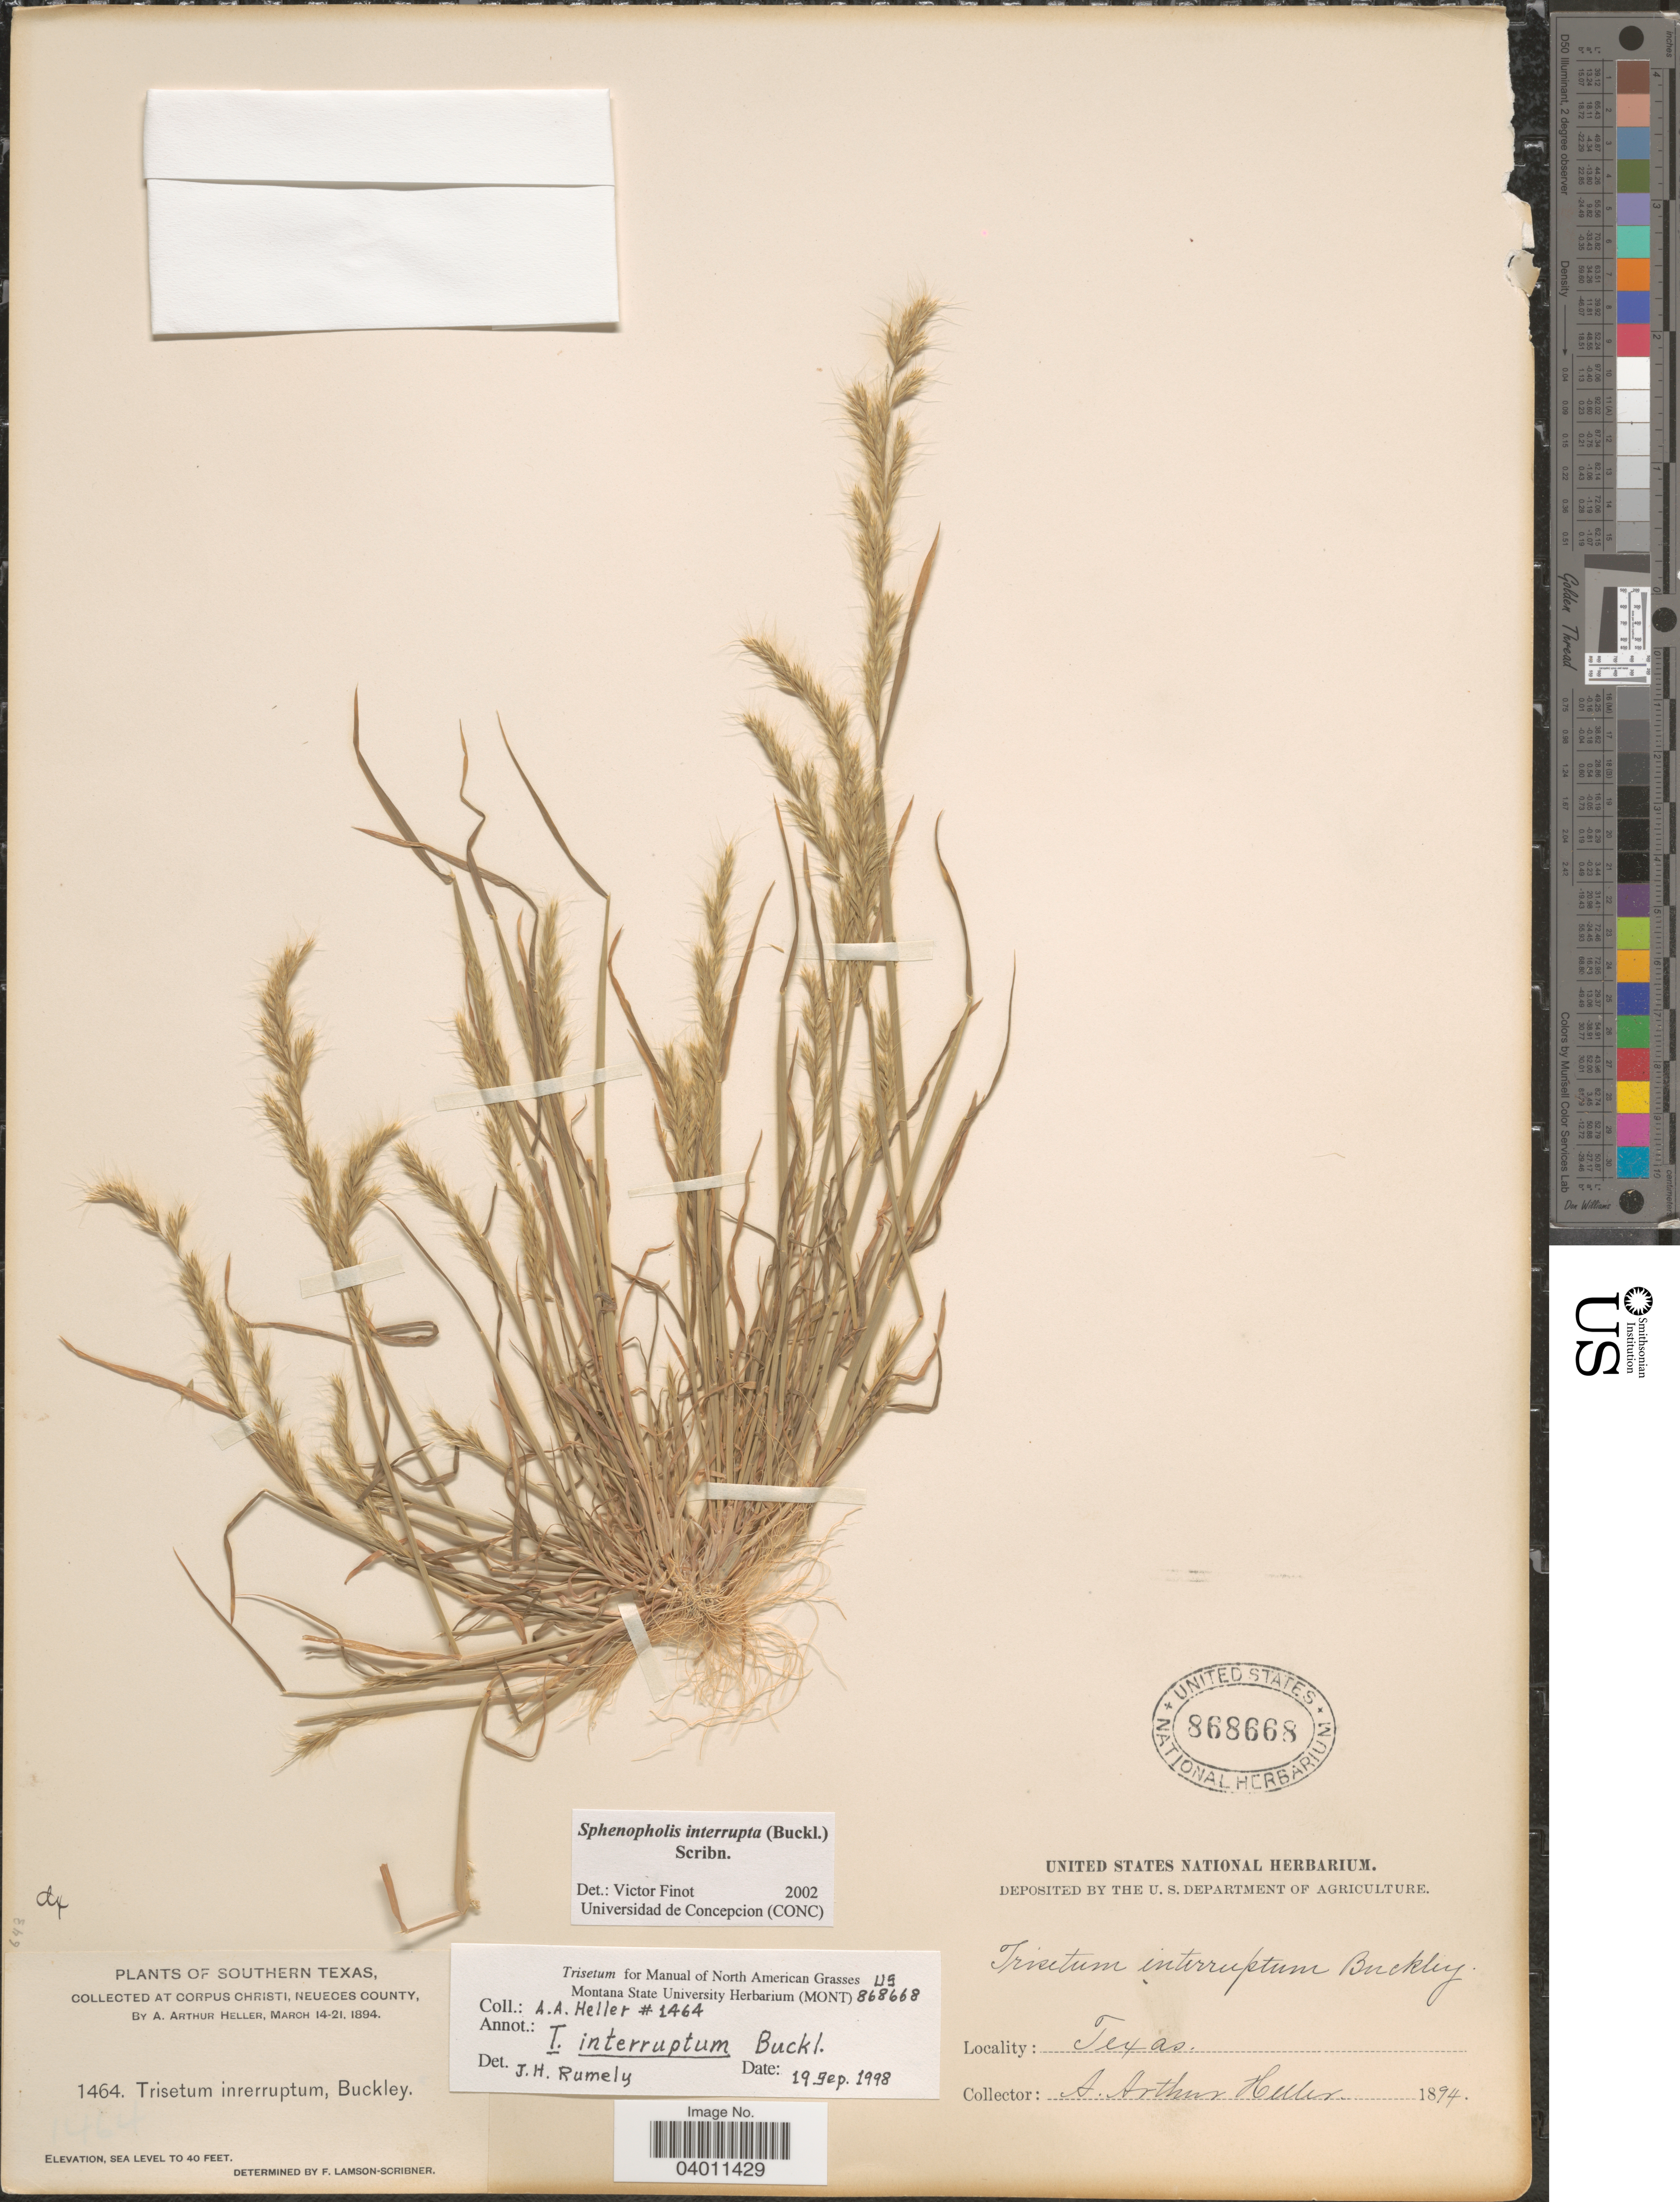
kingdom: Plantae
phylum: Tracheophyta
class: Liliopsida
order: Poales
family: Poaceae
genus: Sphenopholis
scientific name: Sphenopholis interrupta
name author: (Buckley) Scribn.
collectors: A. A. Heller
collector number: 1464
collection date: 1894-03-14/1894-03-21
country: United States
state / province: Texas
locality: Southern Texas. At Corpus Christi, Neueces County.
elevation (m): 0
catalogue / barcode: US 868668